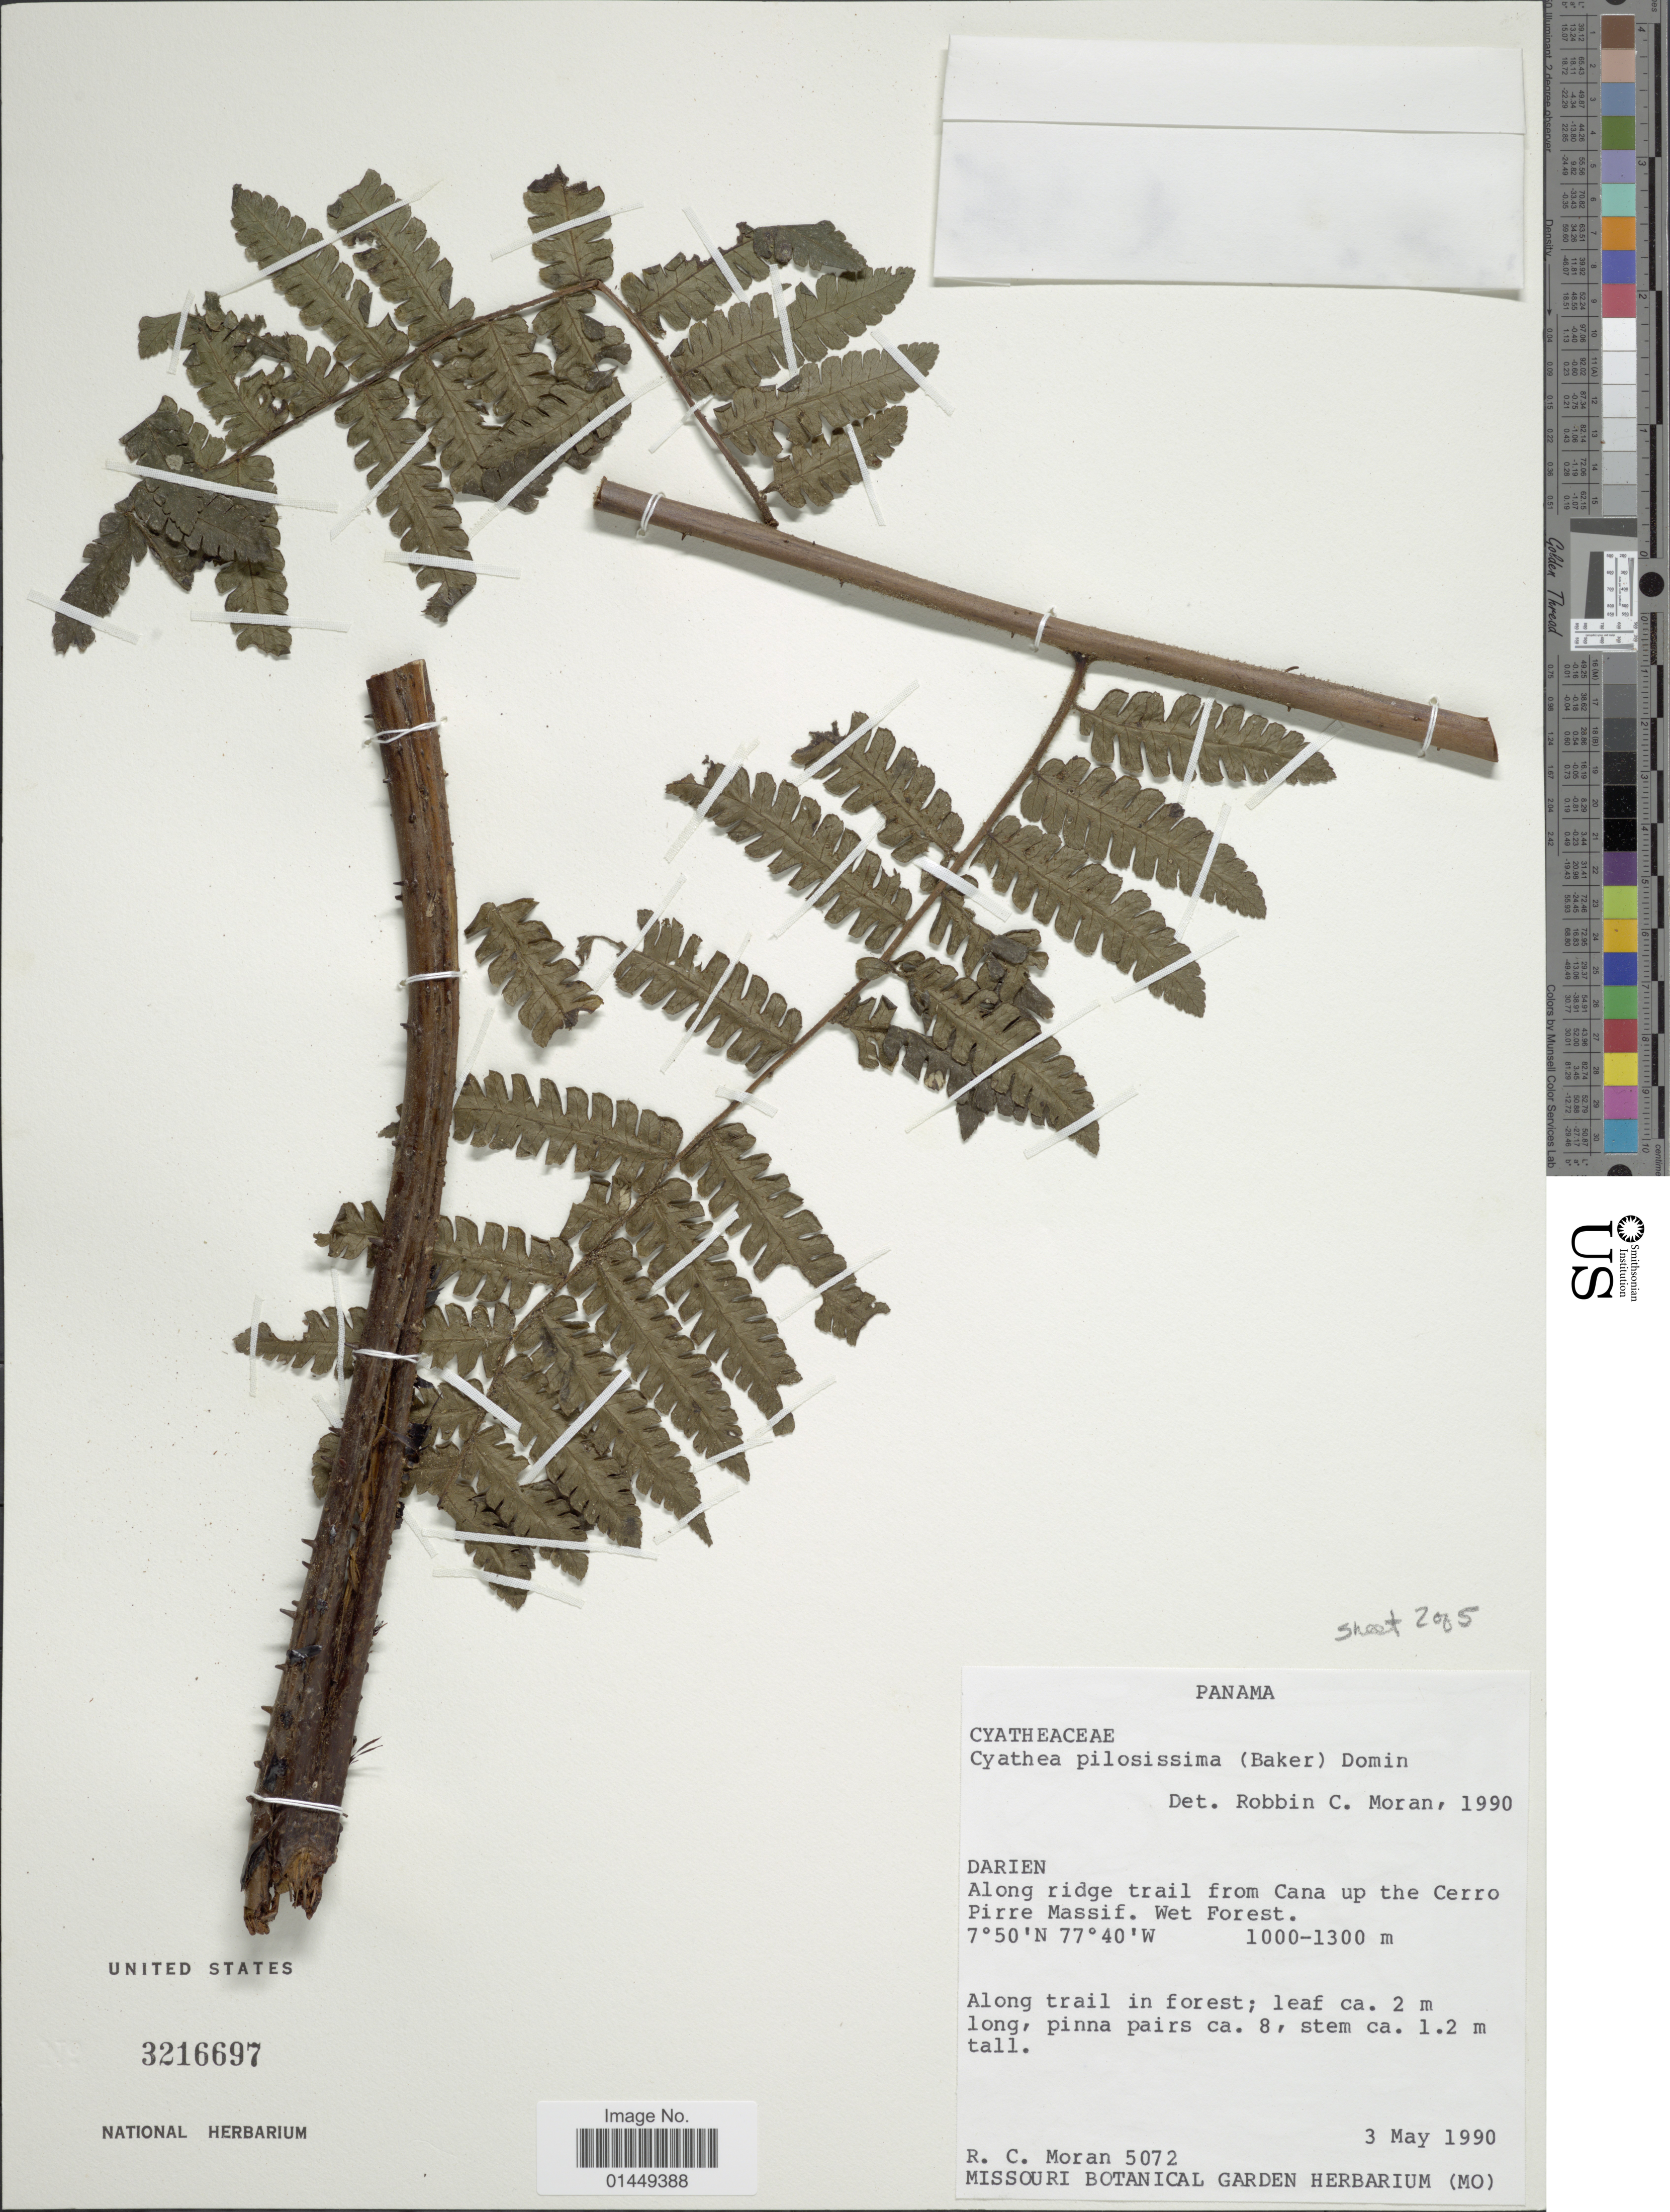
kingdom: Plantae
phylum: Tracheophyta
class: Polypodiopsida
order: Cyatheales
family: Cyatheaceae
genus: Cyathea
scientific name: Cyathea pilosissima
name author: (Baker) Domin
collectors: R. C. Moran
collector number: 5072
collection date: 1990-05-03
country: Panama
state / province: Darién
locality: Darien. Along ridge trail from Cana up to Cerro Pirre Massif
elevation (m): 1000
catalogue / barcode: US 3216697